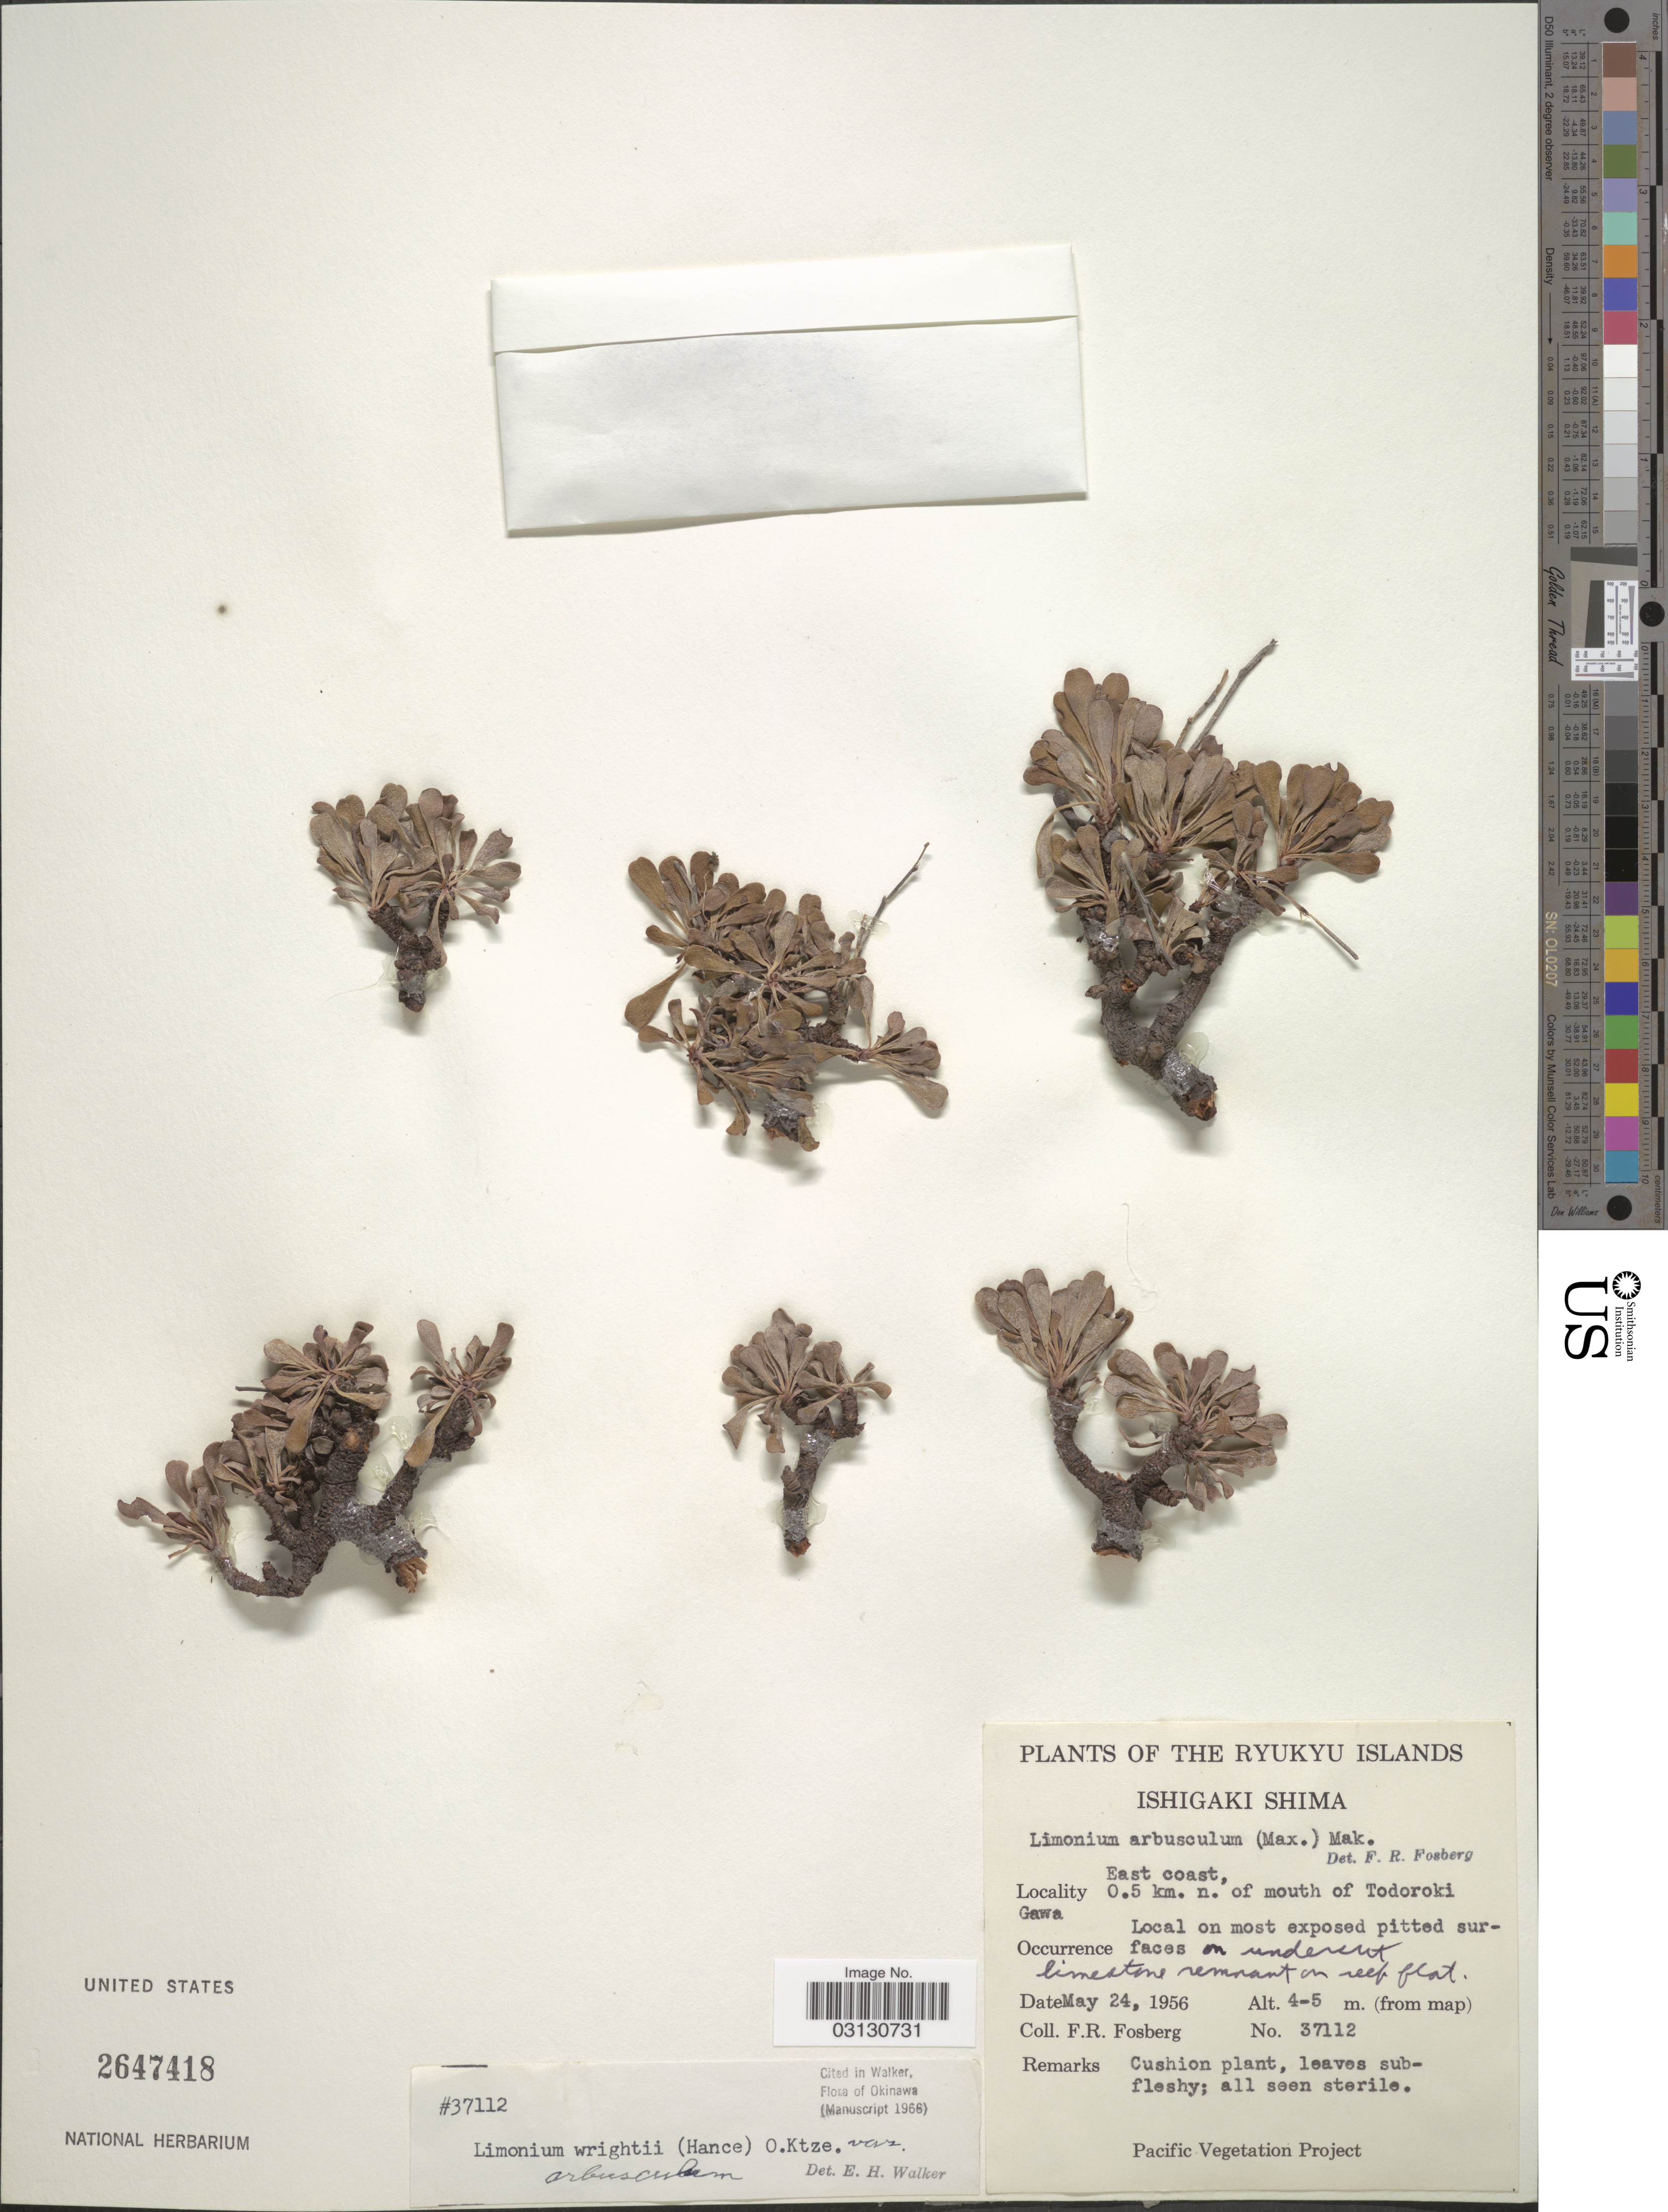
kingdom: Plantae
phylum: Tracheophyta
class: Magnoliopsida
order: Caryophyllales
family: Plumbaginaceae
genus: Limonium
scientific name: Limonium wrightii var. arbusculum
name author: (Maxim.) Hara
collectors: F. R. Fosberg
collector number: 37112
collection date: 1956-05-24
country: Japan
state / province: Okinawa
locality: The Ryukyu Islands, Ishigaki Shima, East coast, 0.5 km. n. of mouth of Todoroki Gawa.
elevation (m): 4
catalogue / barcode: US 2647418